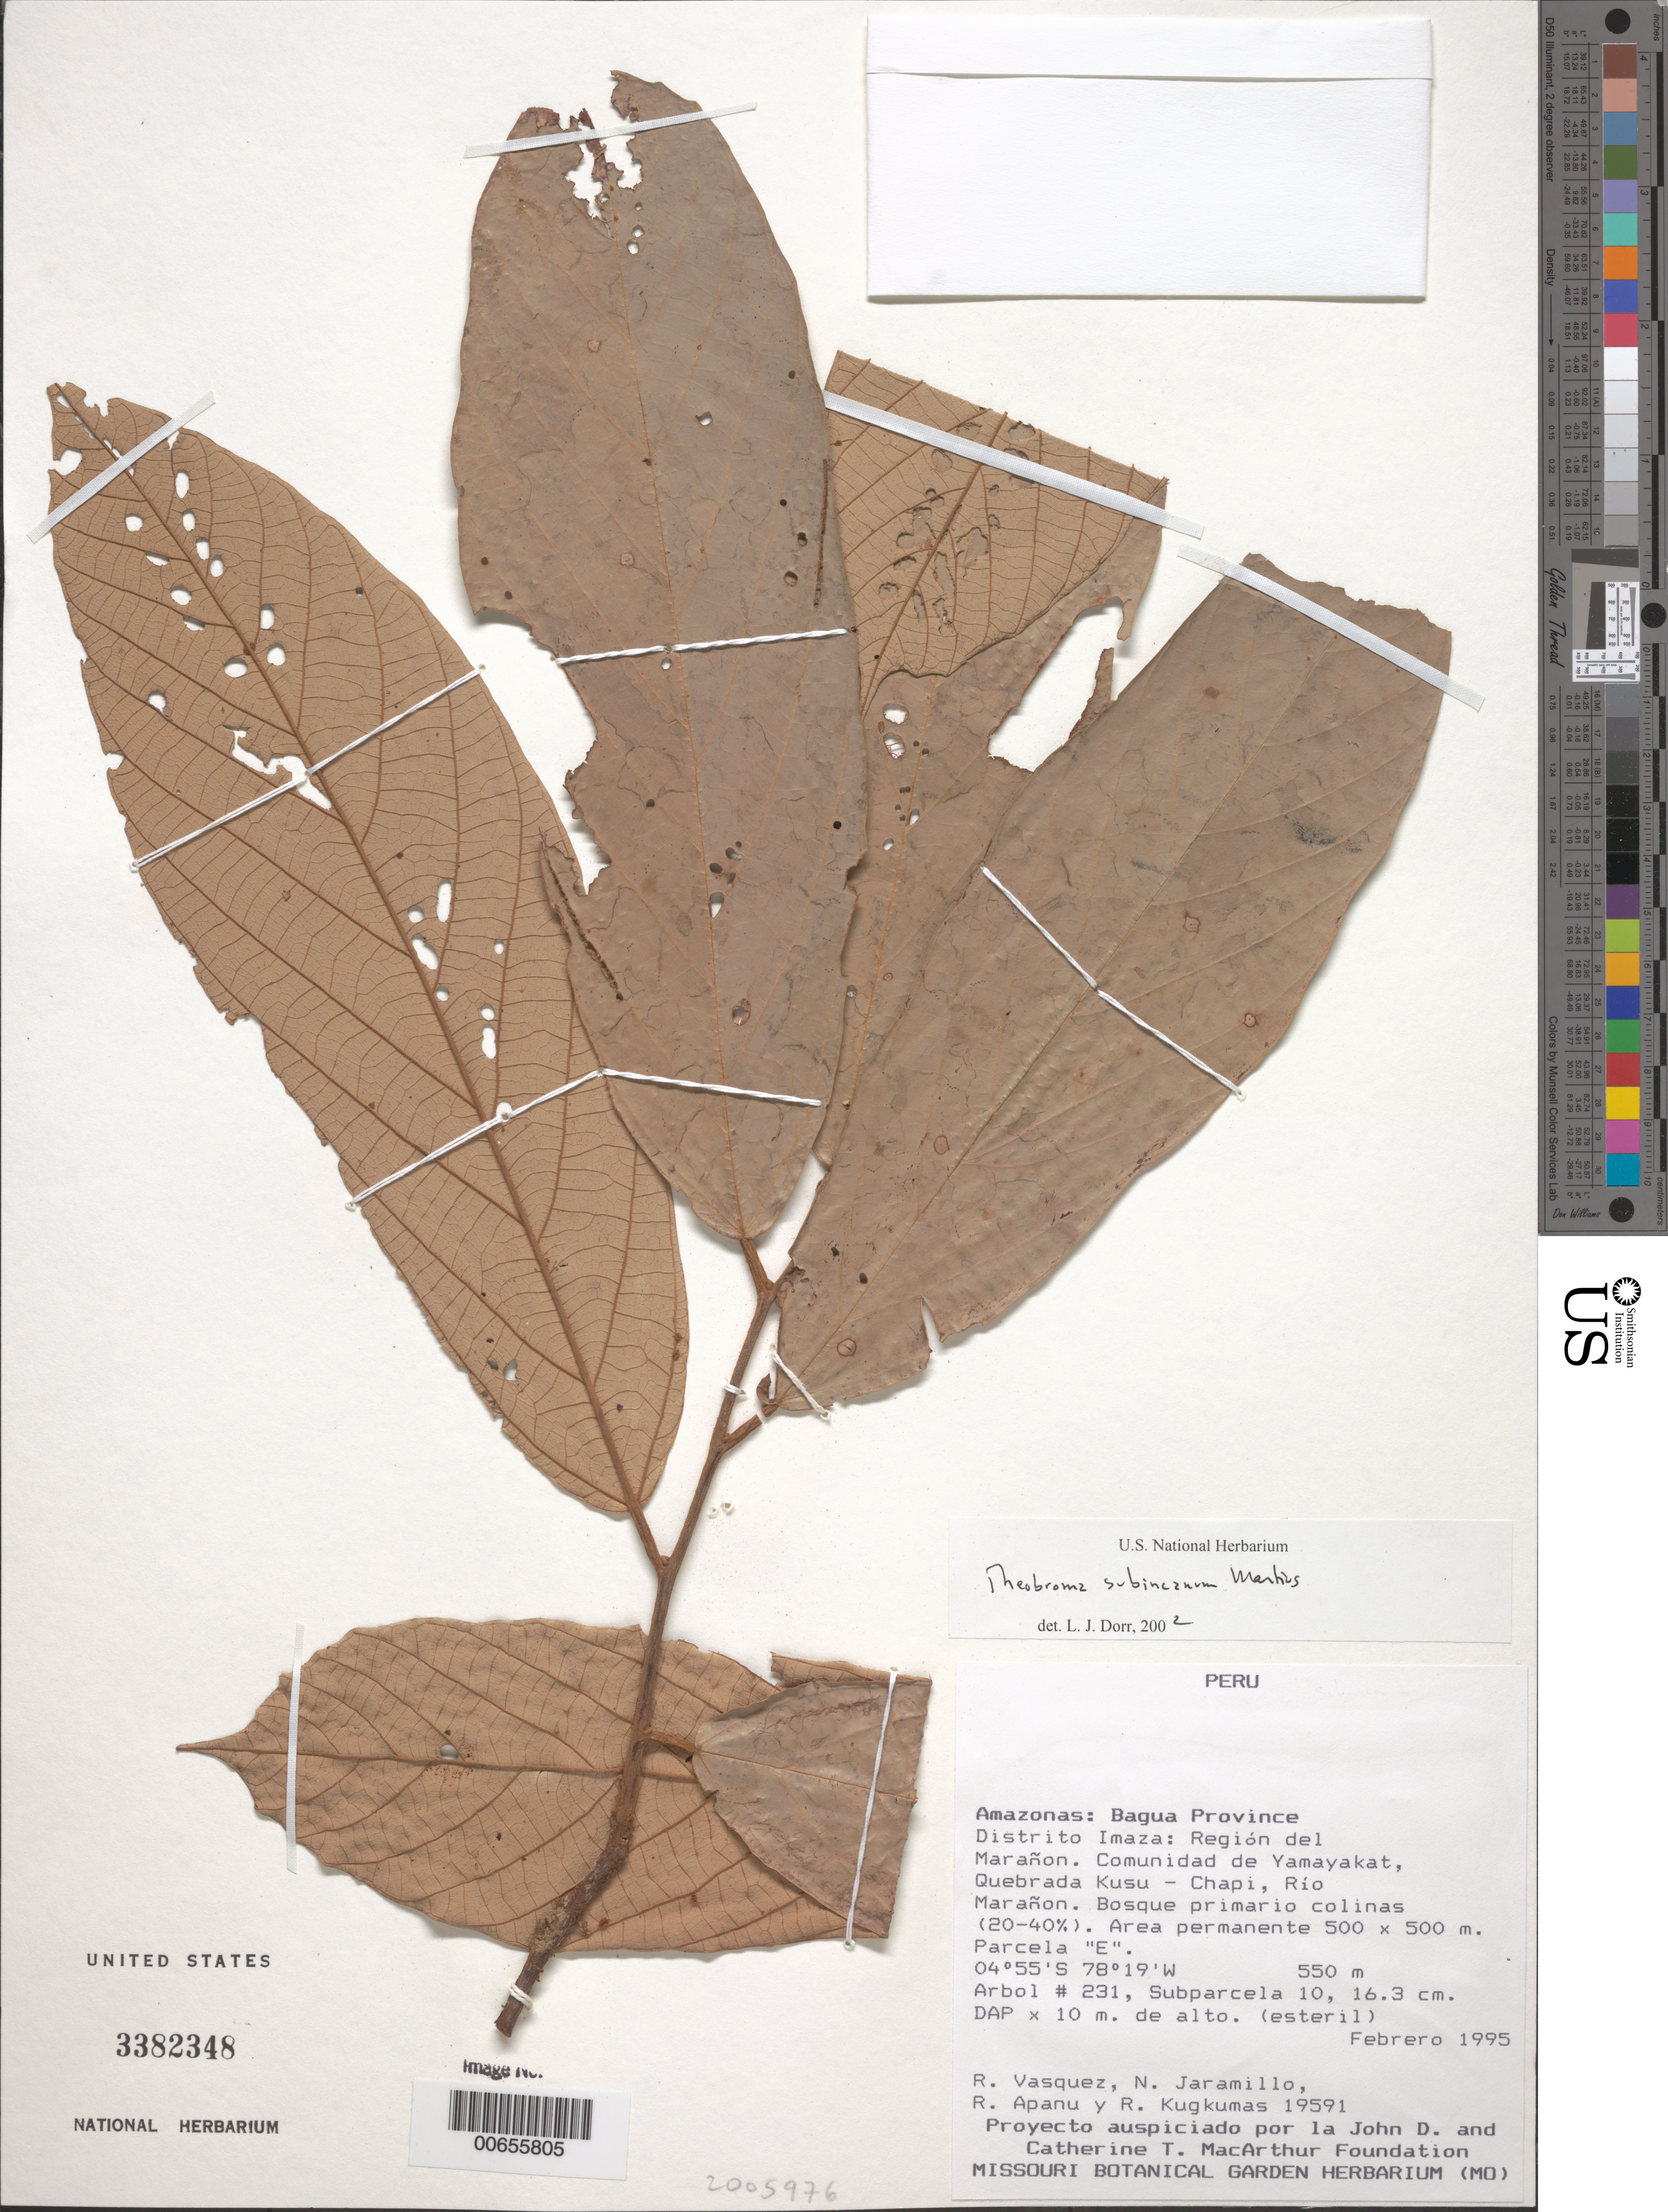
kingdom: Plantae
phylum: Tracheophyta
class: Magnoliopsida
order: Malvales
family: Malvaceae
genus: Theobroma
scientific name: Theobroma subincanum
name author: Mart.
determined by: Dorr, L. J., (BOT), Smithsonian Institution - National Museum of Natural History (UNITED STATES)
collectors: R. Vasquez, N. Jaramillo, R. Apanu N. & R. Kugkumas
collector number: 19591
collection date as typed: Feb 1995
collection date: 1995-02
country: Peru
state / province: Amazonas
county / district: Bagua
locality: Distrito Imaza: región del Marañon, comunidad de Yamayakat, Quebrada Kusu-Chapi, Río Marañon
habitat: Bosque primario colinas (20-40%). Area permanente 500 x 500 m. Parcela E.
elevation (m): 550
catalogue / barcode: US 3382348